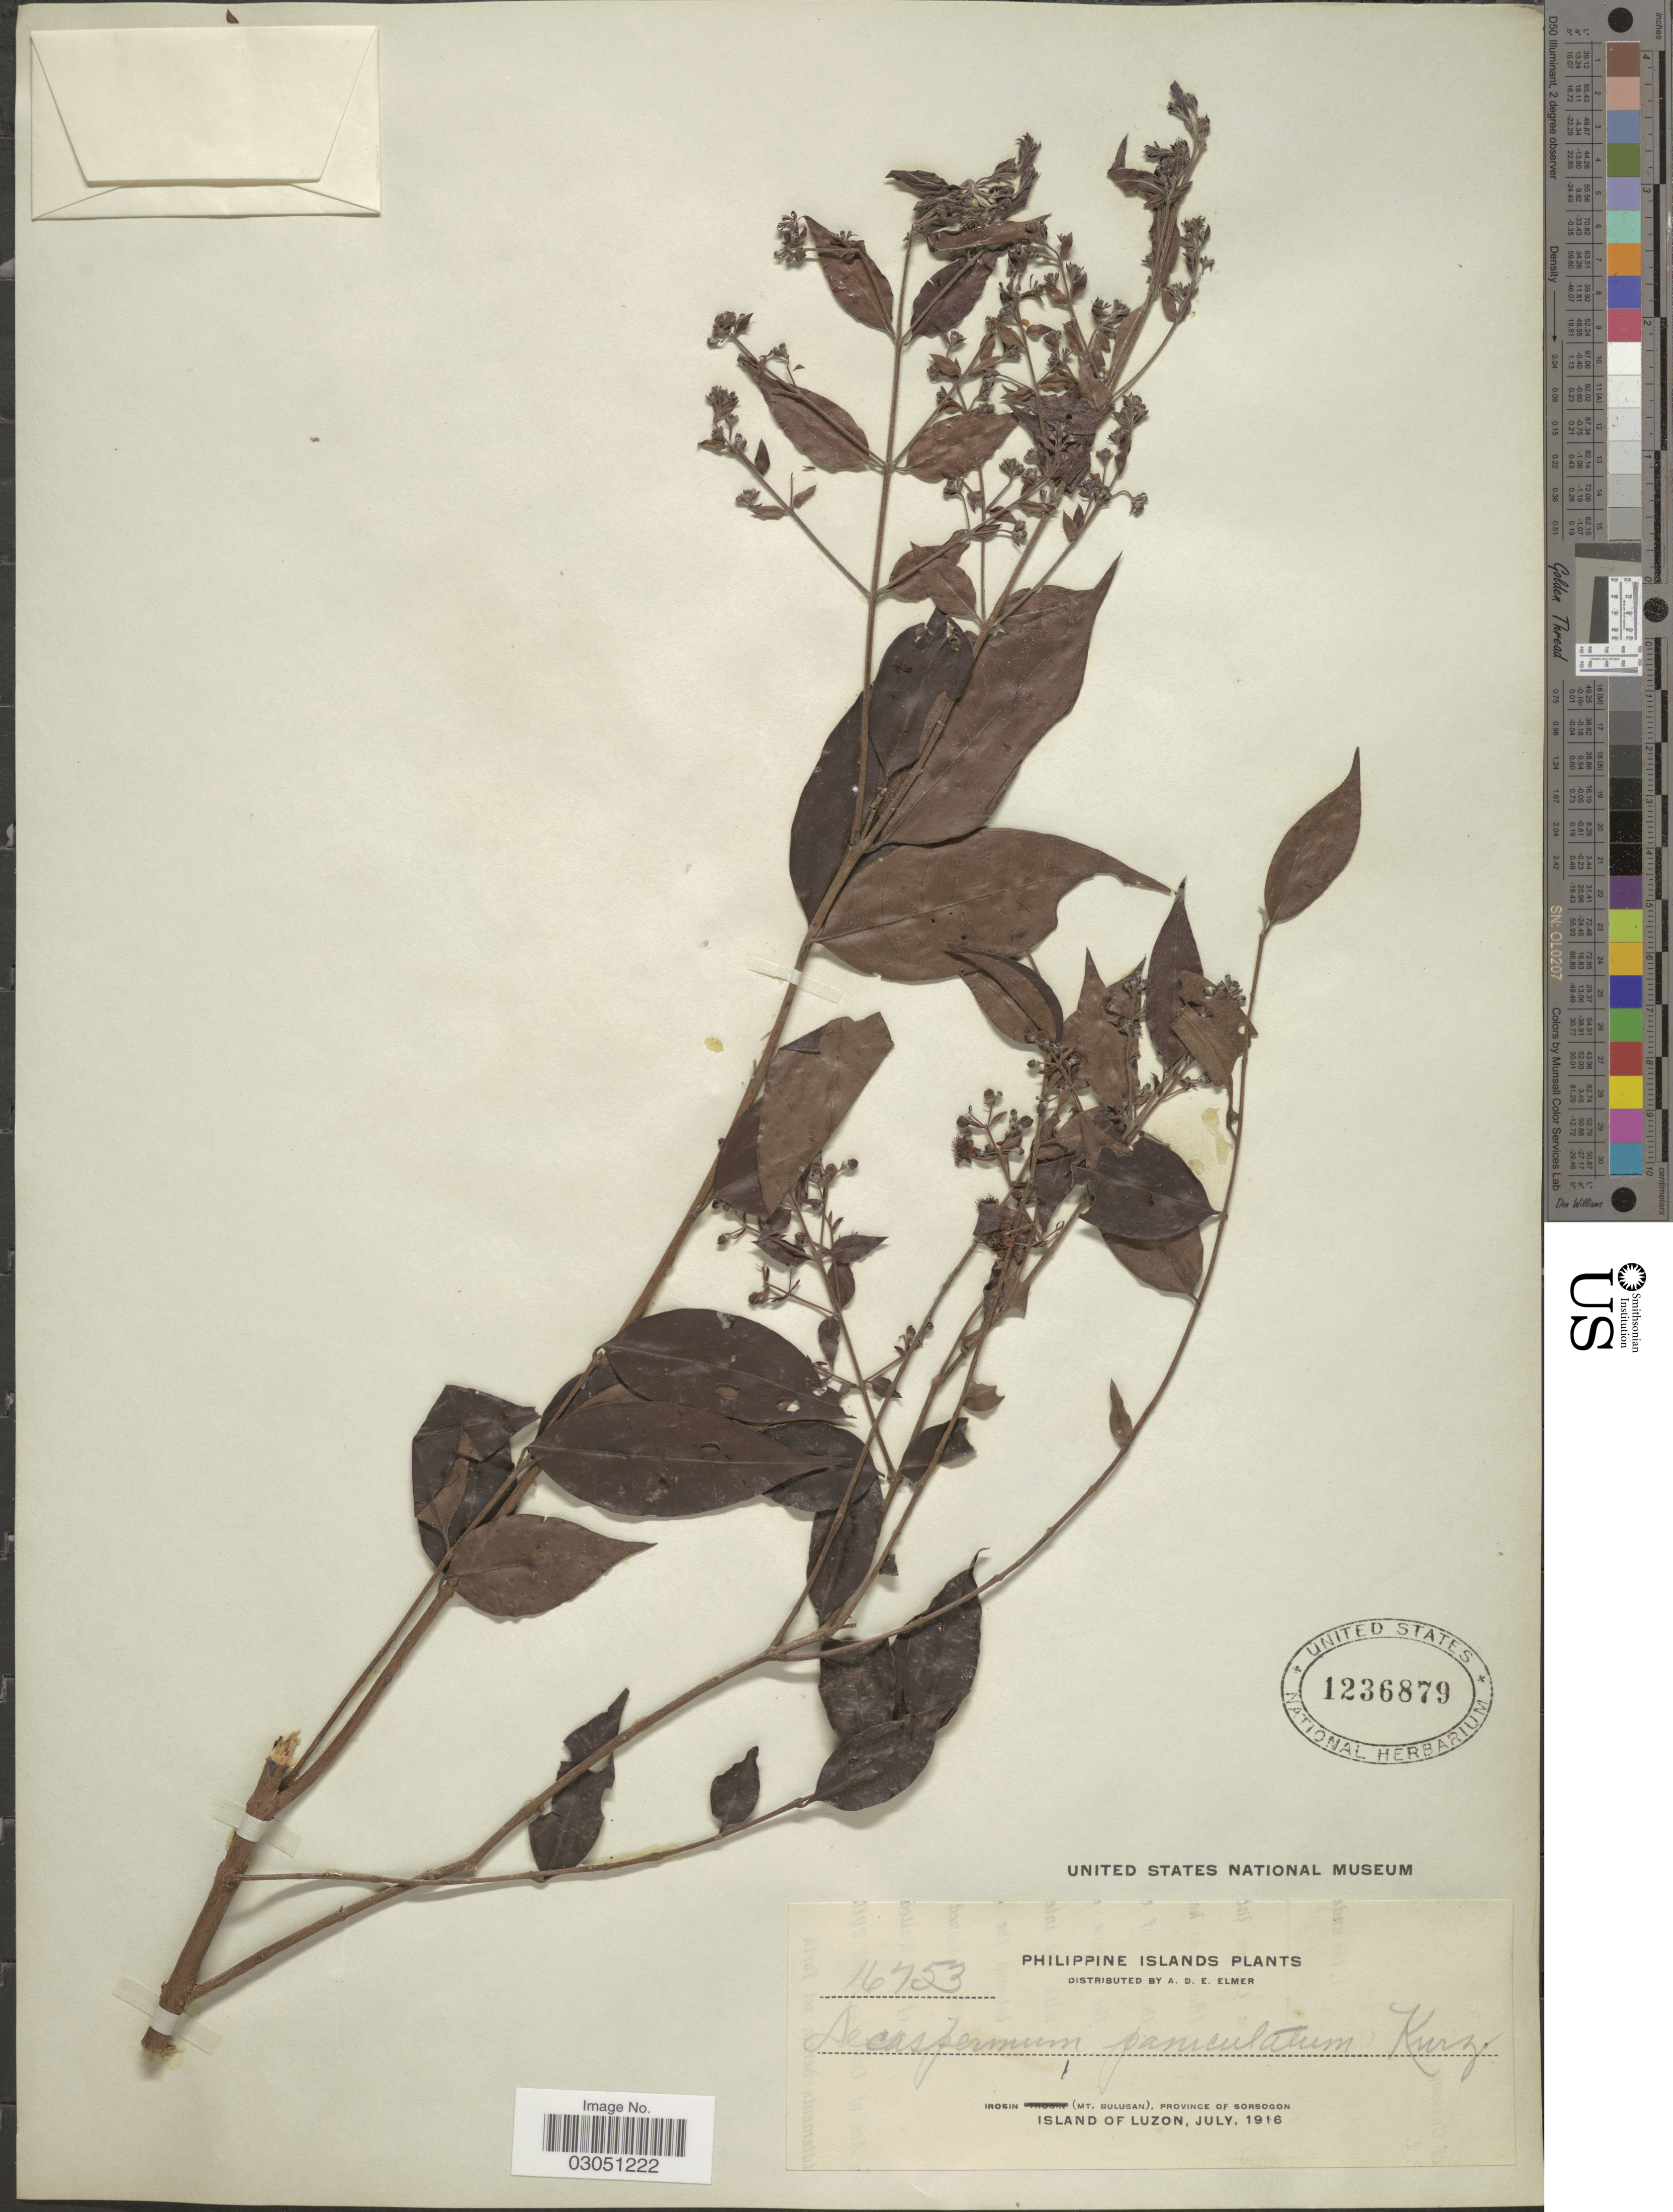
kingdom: Plantae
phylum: Tracheophyta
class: Magnoliopsida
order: Myrtales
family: Myrtaceae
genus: Decaspermum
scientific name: Decaspermum fruticosum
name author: J.R. Forst. & G. Forst.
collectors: A. D. E. Elmer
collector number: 16753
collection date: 1916-07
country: Philippines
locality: Philippine Islands, Irosin (Mt. Bulusan), Province of Sorsogon, Island of Luzon.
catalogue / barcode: US 1236879